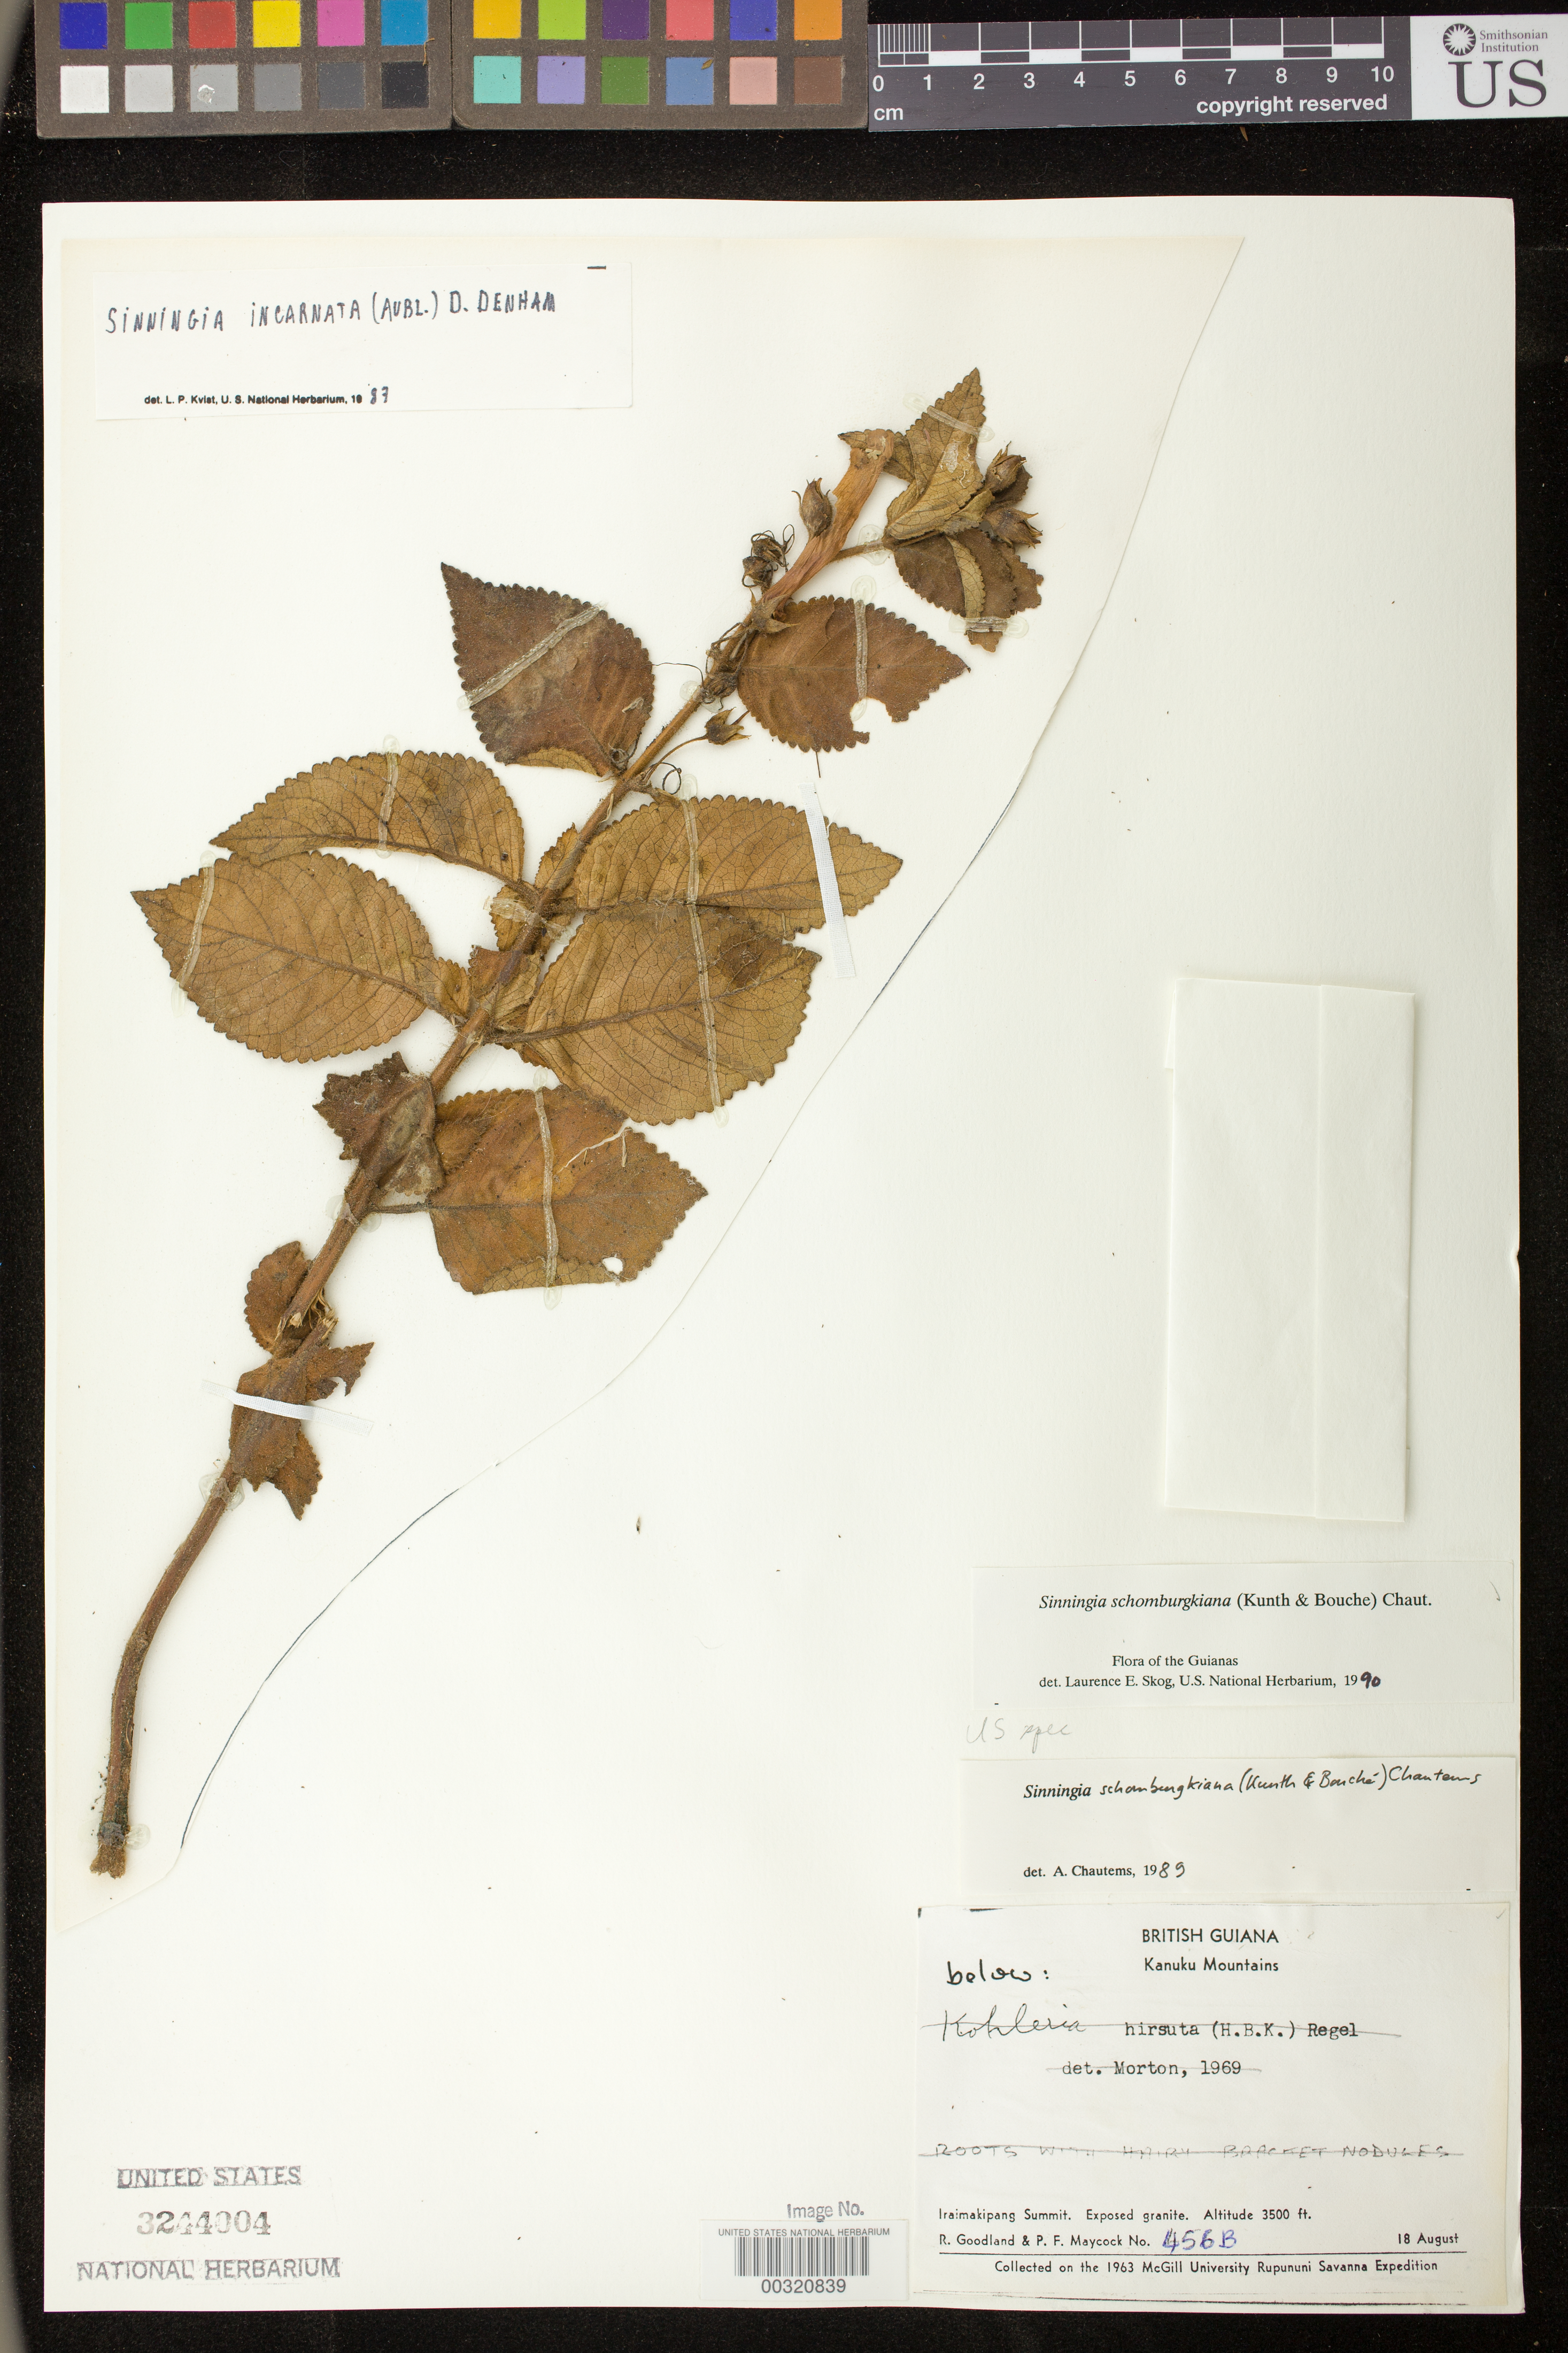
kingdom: Plantae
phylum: Tracheophyta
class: Magnoliopsida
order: Lamiales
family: Gesneriaceae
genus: Sinningia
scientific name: Sinningia schomburgkiana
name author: (Kunth & C.D. Bouché) Chautems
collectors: R. Goodland & P. Maycock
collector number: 456 B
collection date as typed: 18 Aug 1963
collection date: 1963-08-18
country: Guyana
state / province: U. Takutu-U. Essequibo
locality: Rupununi, Kanuku Mountains, Iraimakipang summit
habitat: Exposed granite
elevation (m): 1067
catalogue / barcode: US 3244004